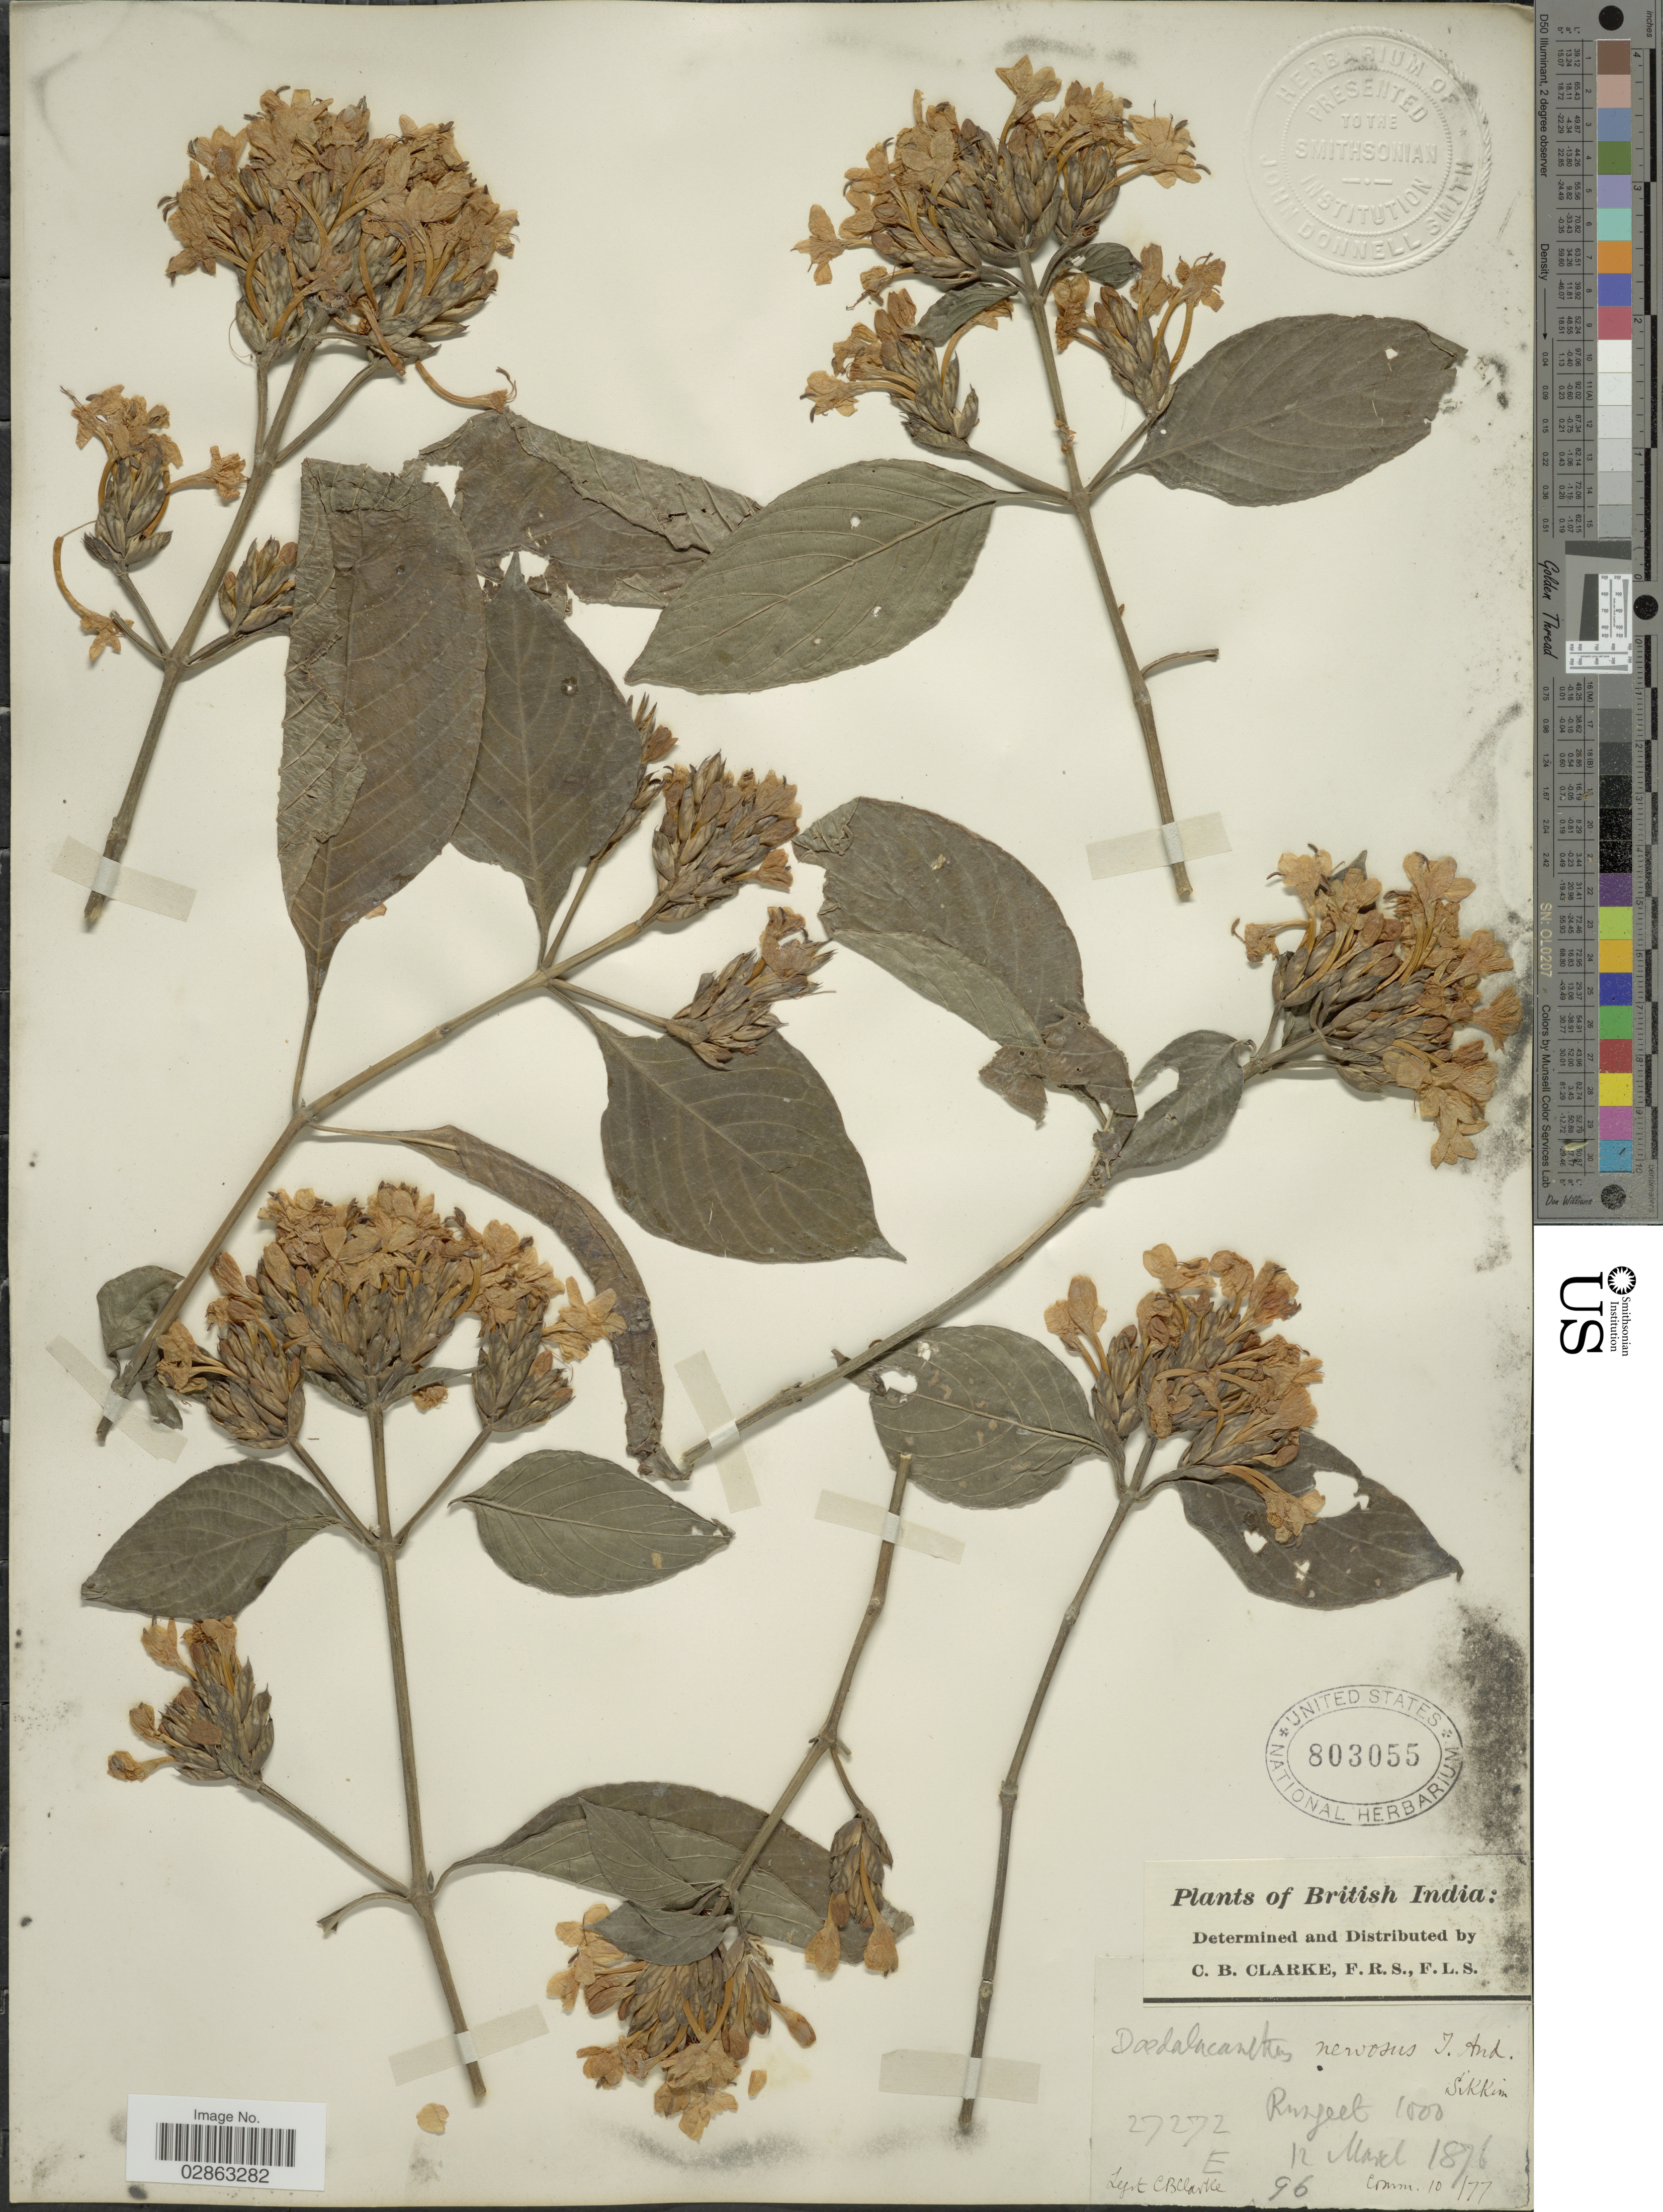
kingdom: Plantae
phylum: Tracheophyta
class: Magnoliopsida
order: Lamiales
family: Acanthaceae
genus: Eranthemum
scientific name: Eranthemum pulchellum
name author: Andrews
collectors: C. B. Clarke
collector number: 27272E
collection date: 1876-03-12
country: India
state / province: Sikkim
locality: British India. Rungeet.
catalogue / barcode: US 803055